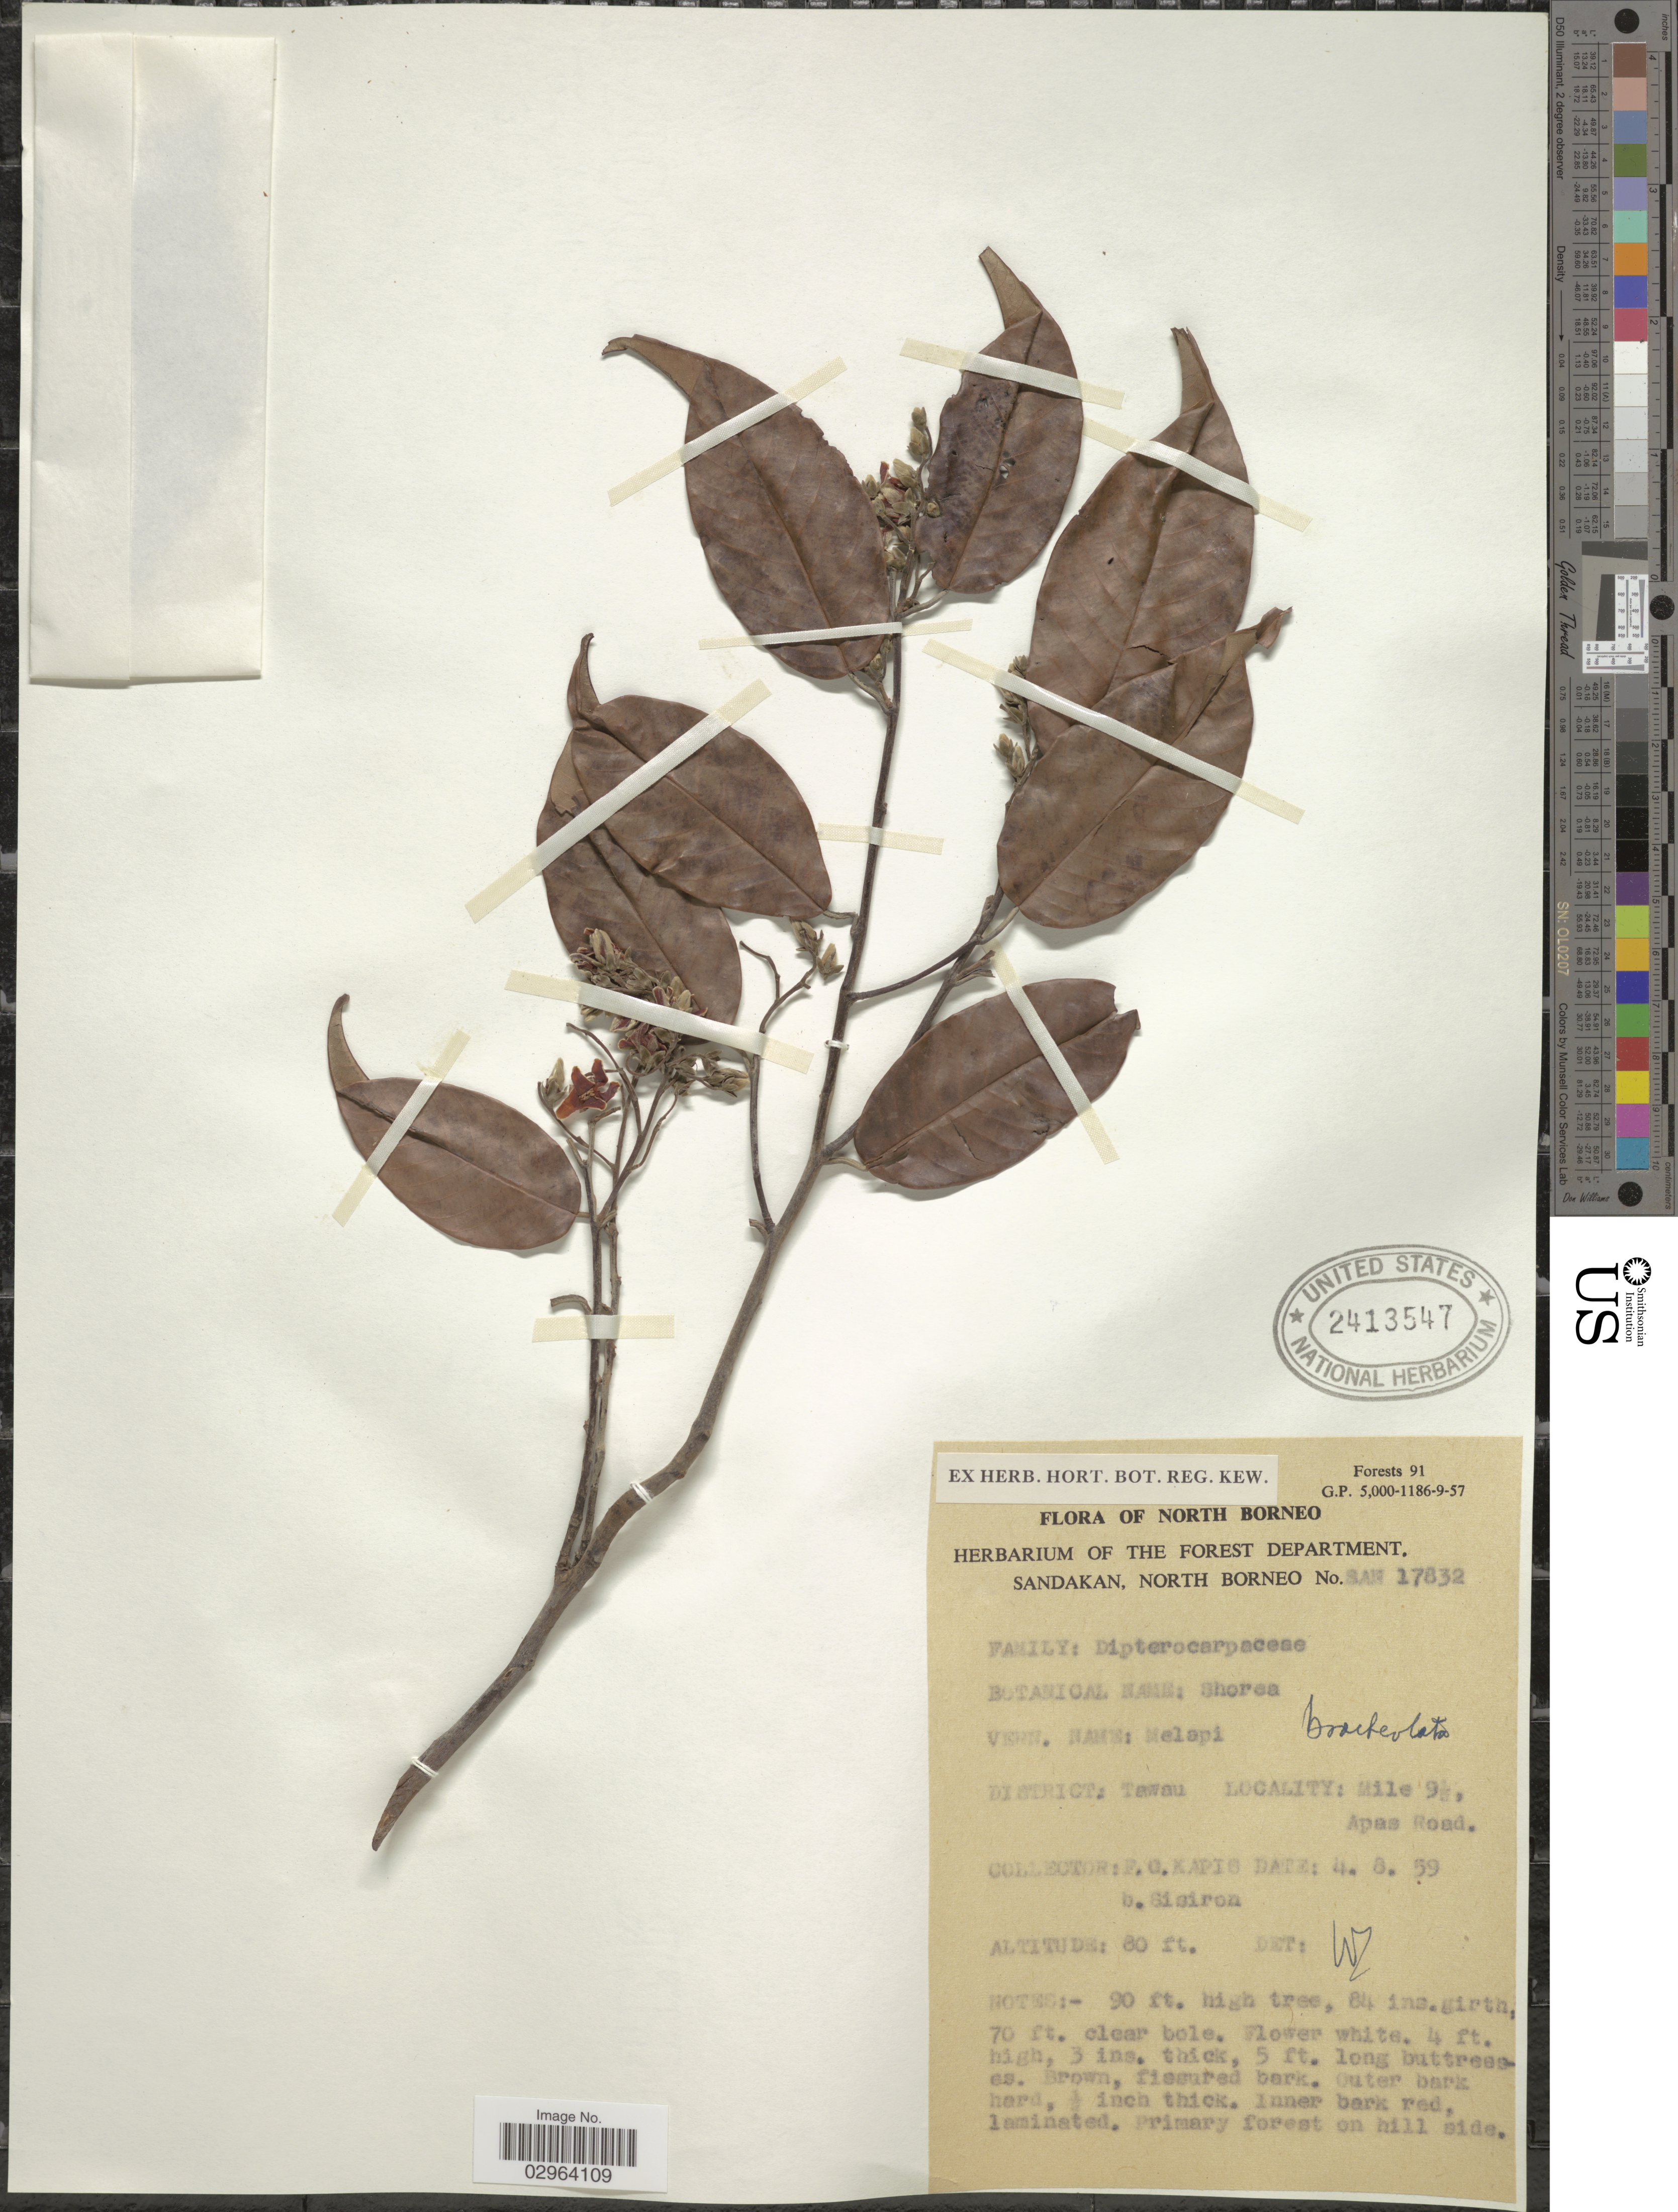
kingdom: Plantae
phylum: Tracheophyta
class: Magnoliopsida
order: Malvales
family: Dipterocarpaceae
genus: Anthoshorea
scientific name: Anthoshorea bracteolata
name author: (Dyer) P.S. Ashton & J. Heck.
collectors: Kapis bin Sisiron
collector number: SAN 17832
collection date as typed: Transcribed d/m/y: 4/8/59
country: Malaysia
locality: North Borneo. District: Tawau. Mile 9½, Apas Road.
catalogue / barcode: US 2413547